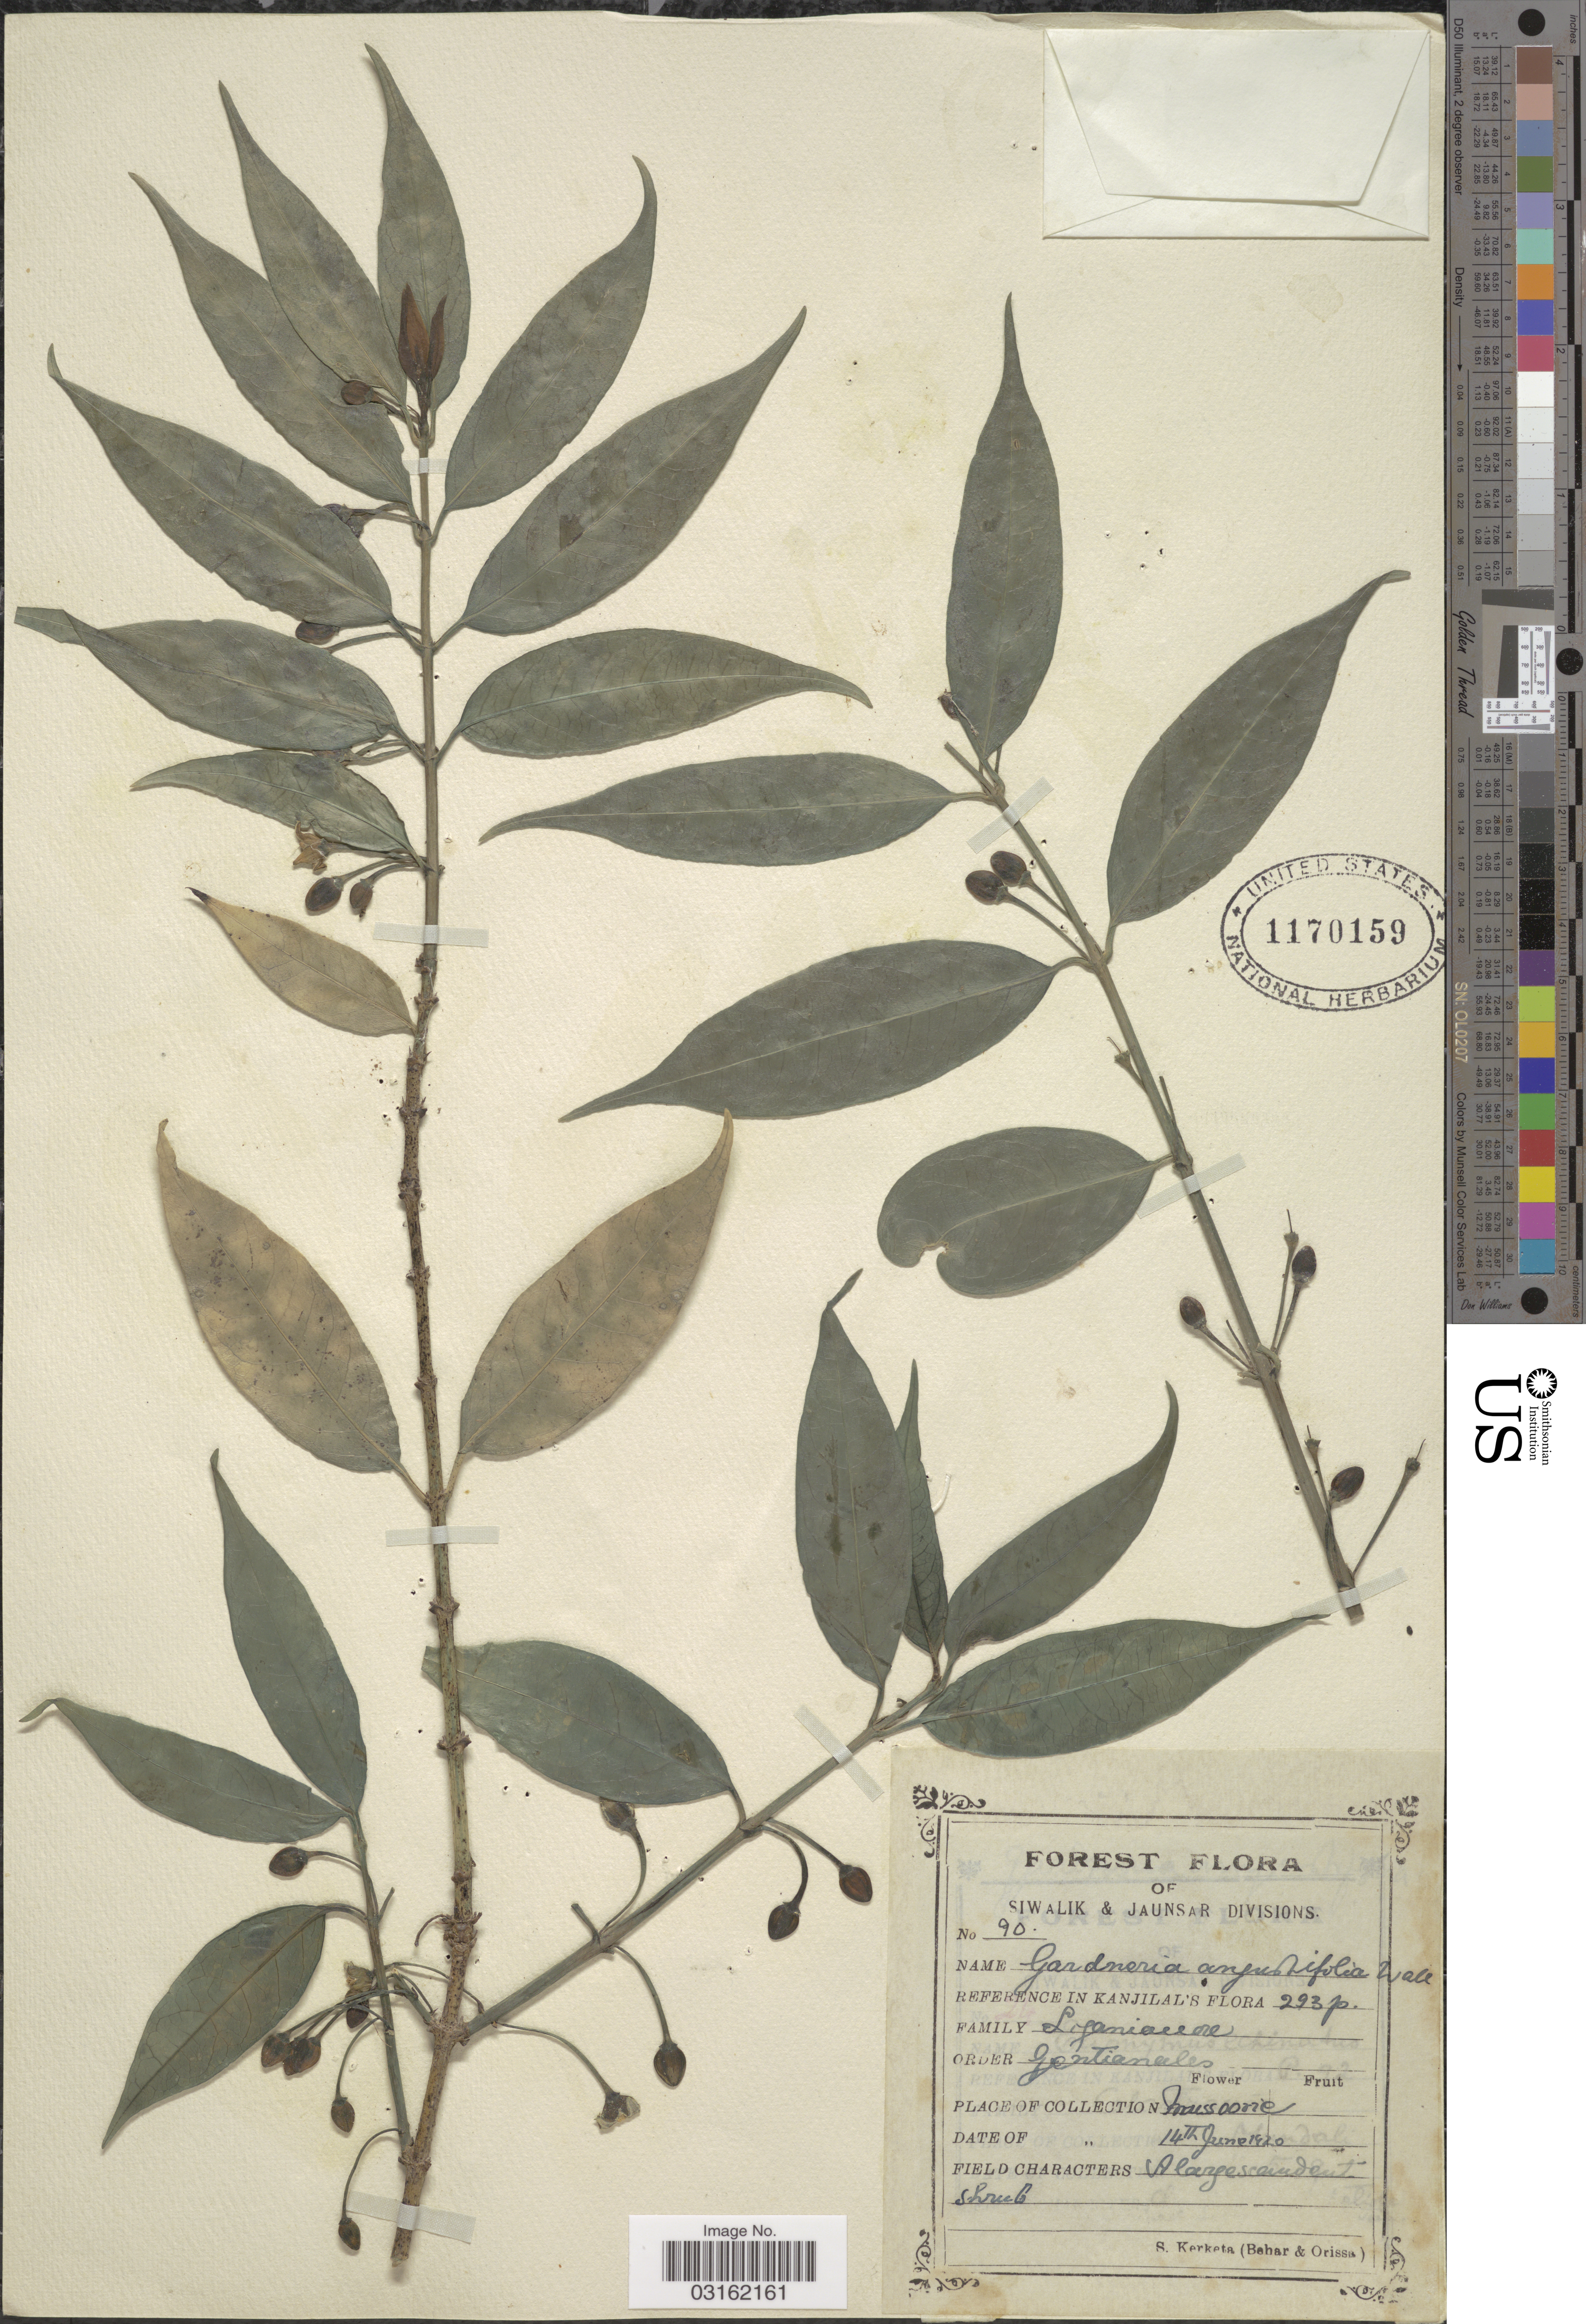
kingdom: Plantae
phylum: Tracheophyta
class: Magnoliopsida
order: Gentianales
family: Loganiaceae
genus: Gardneria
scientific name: Gardneria angustifolia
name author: Wall.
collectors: S. Kerketa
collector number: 90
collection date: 1920-06-14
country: India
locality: Mussoorie.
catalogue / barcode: US 1170159